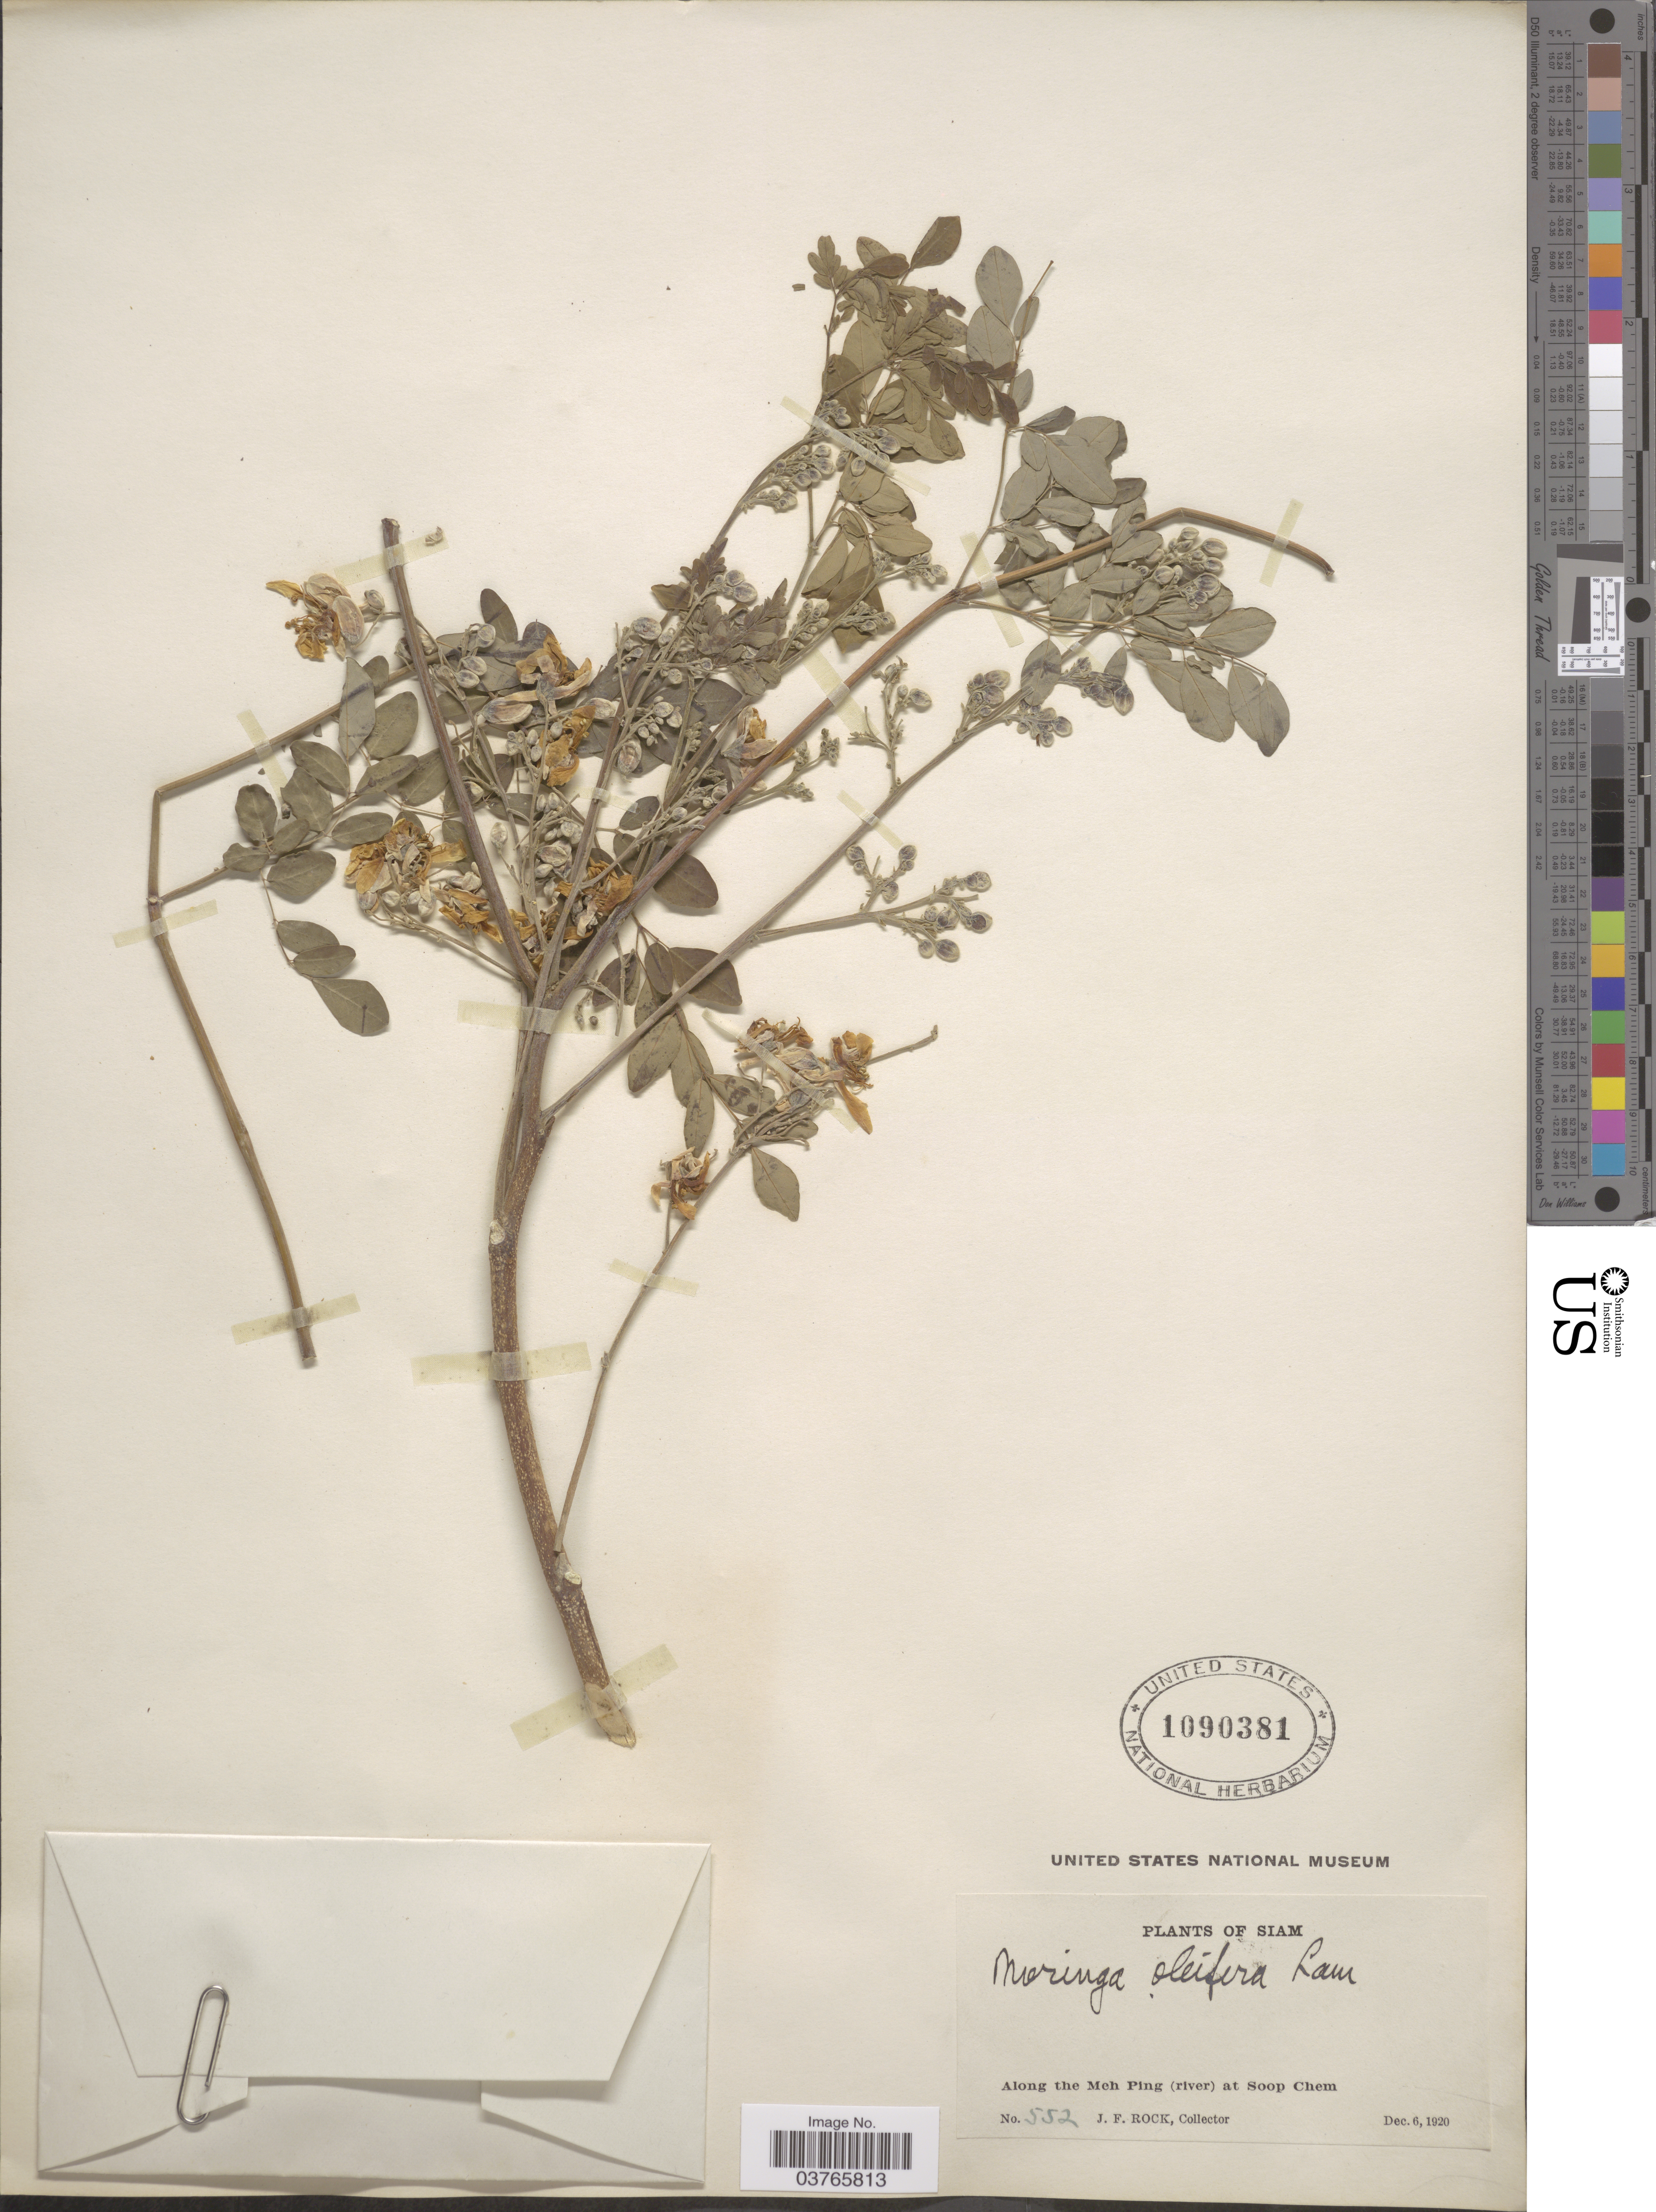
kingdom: Plantae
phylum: Tracheophyta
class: Magnoliopsida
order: Brassicales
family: Moringaceae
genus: Moringa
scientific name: Moringa oleifera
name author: Lam.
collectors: J. Rock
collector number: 552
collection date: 1920-12-06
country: Thailand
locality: Siam. Along the Meh Ping (river) at Soop Chem.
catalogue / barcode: US 1090381